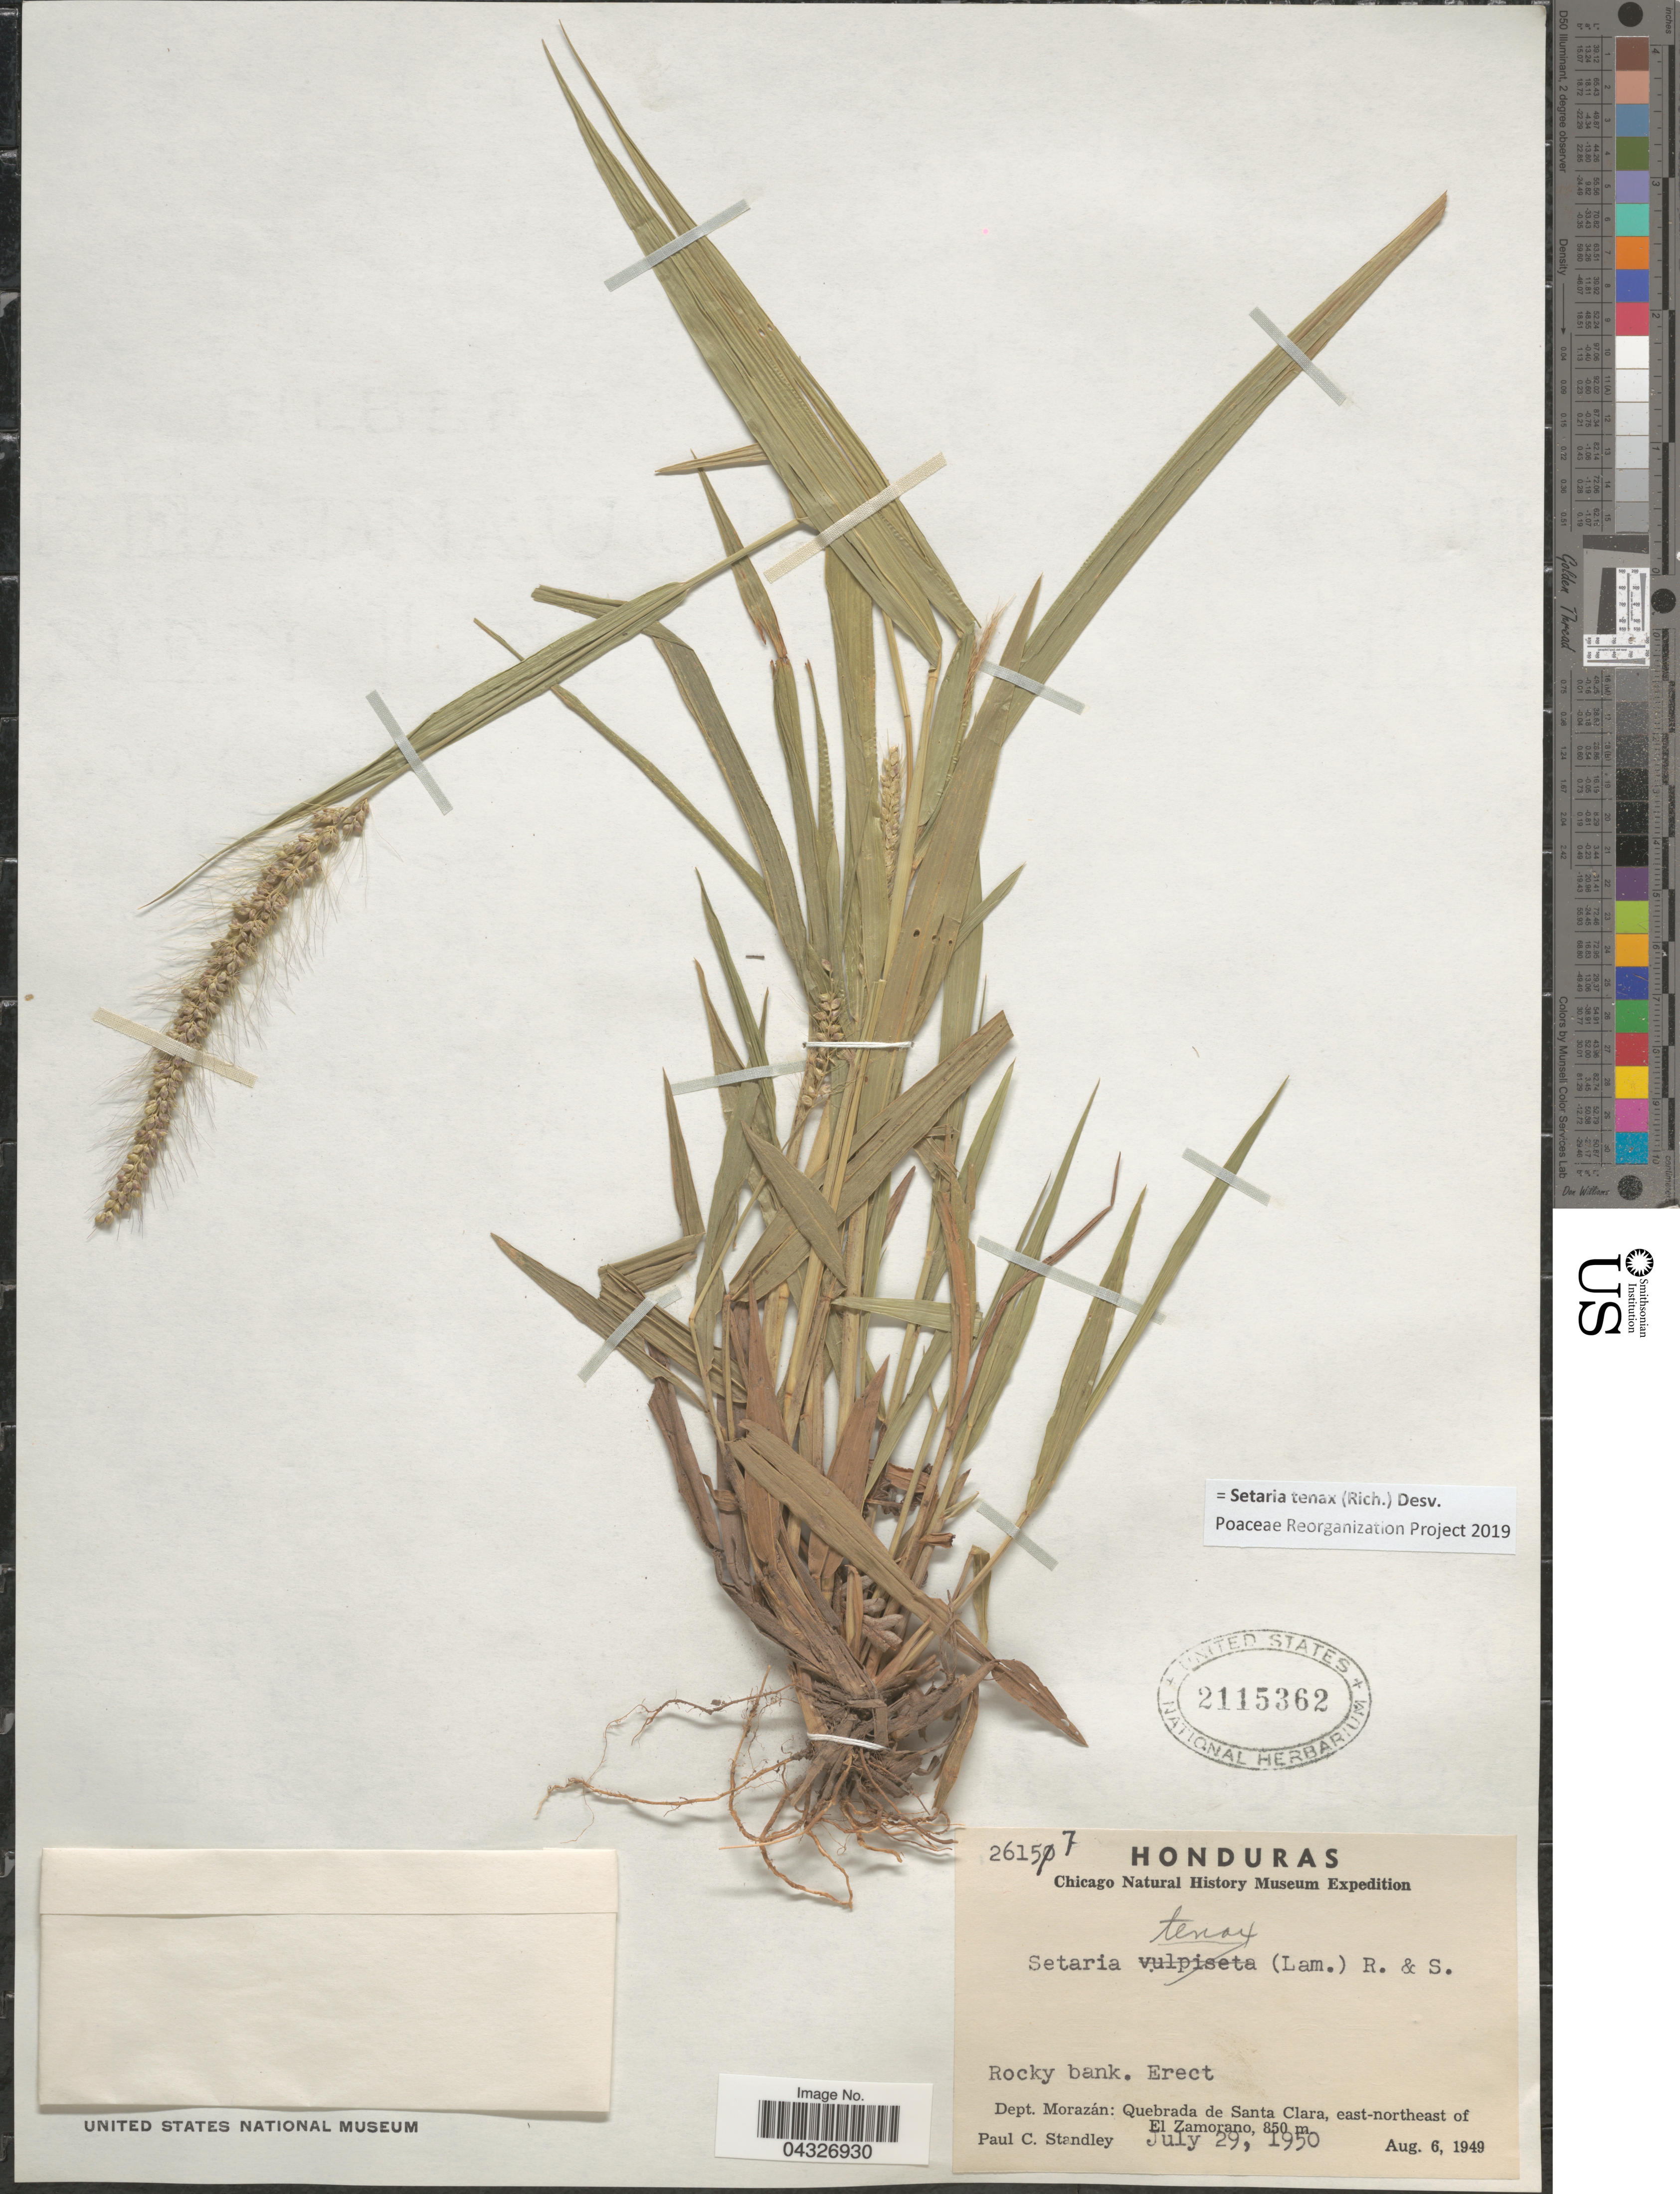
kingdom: Plantae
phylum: Tracheophyta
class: Liliopsida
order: Poales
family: Poaceae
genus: Setaria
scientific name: Setaria tenax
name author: (Rich.) Desv.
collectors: P. C. Standley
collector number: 26157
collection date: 1950-07-29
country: Honduras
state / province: Fco. Morazán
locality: Chicago Natural History Museum Expedition. Dept. Morazán: Quebrada de Santa Clara, east-northeast of El Zamorano.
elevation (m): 850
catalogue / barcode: US 2115362